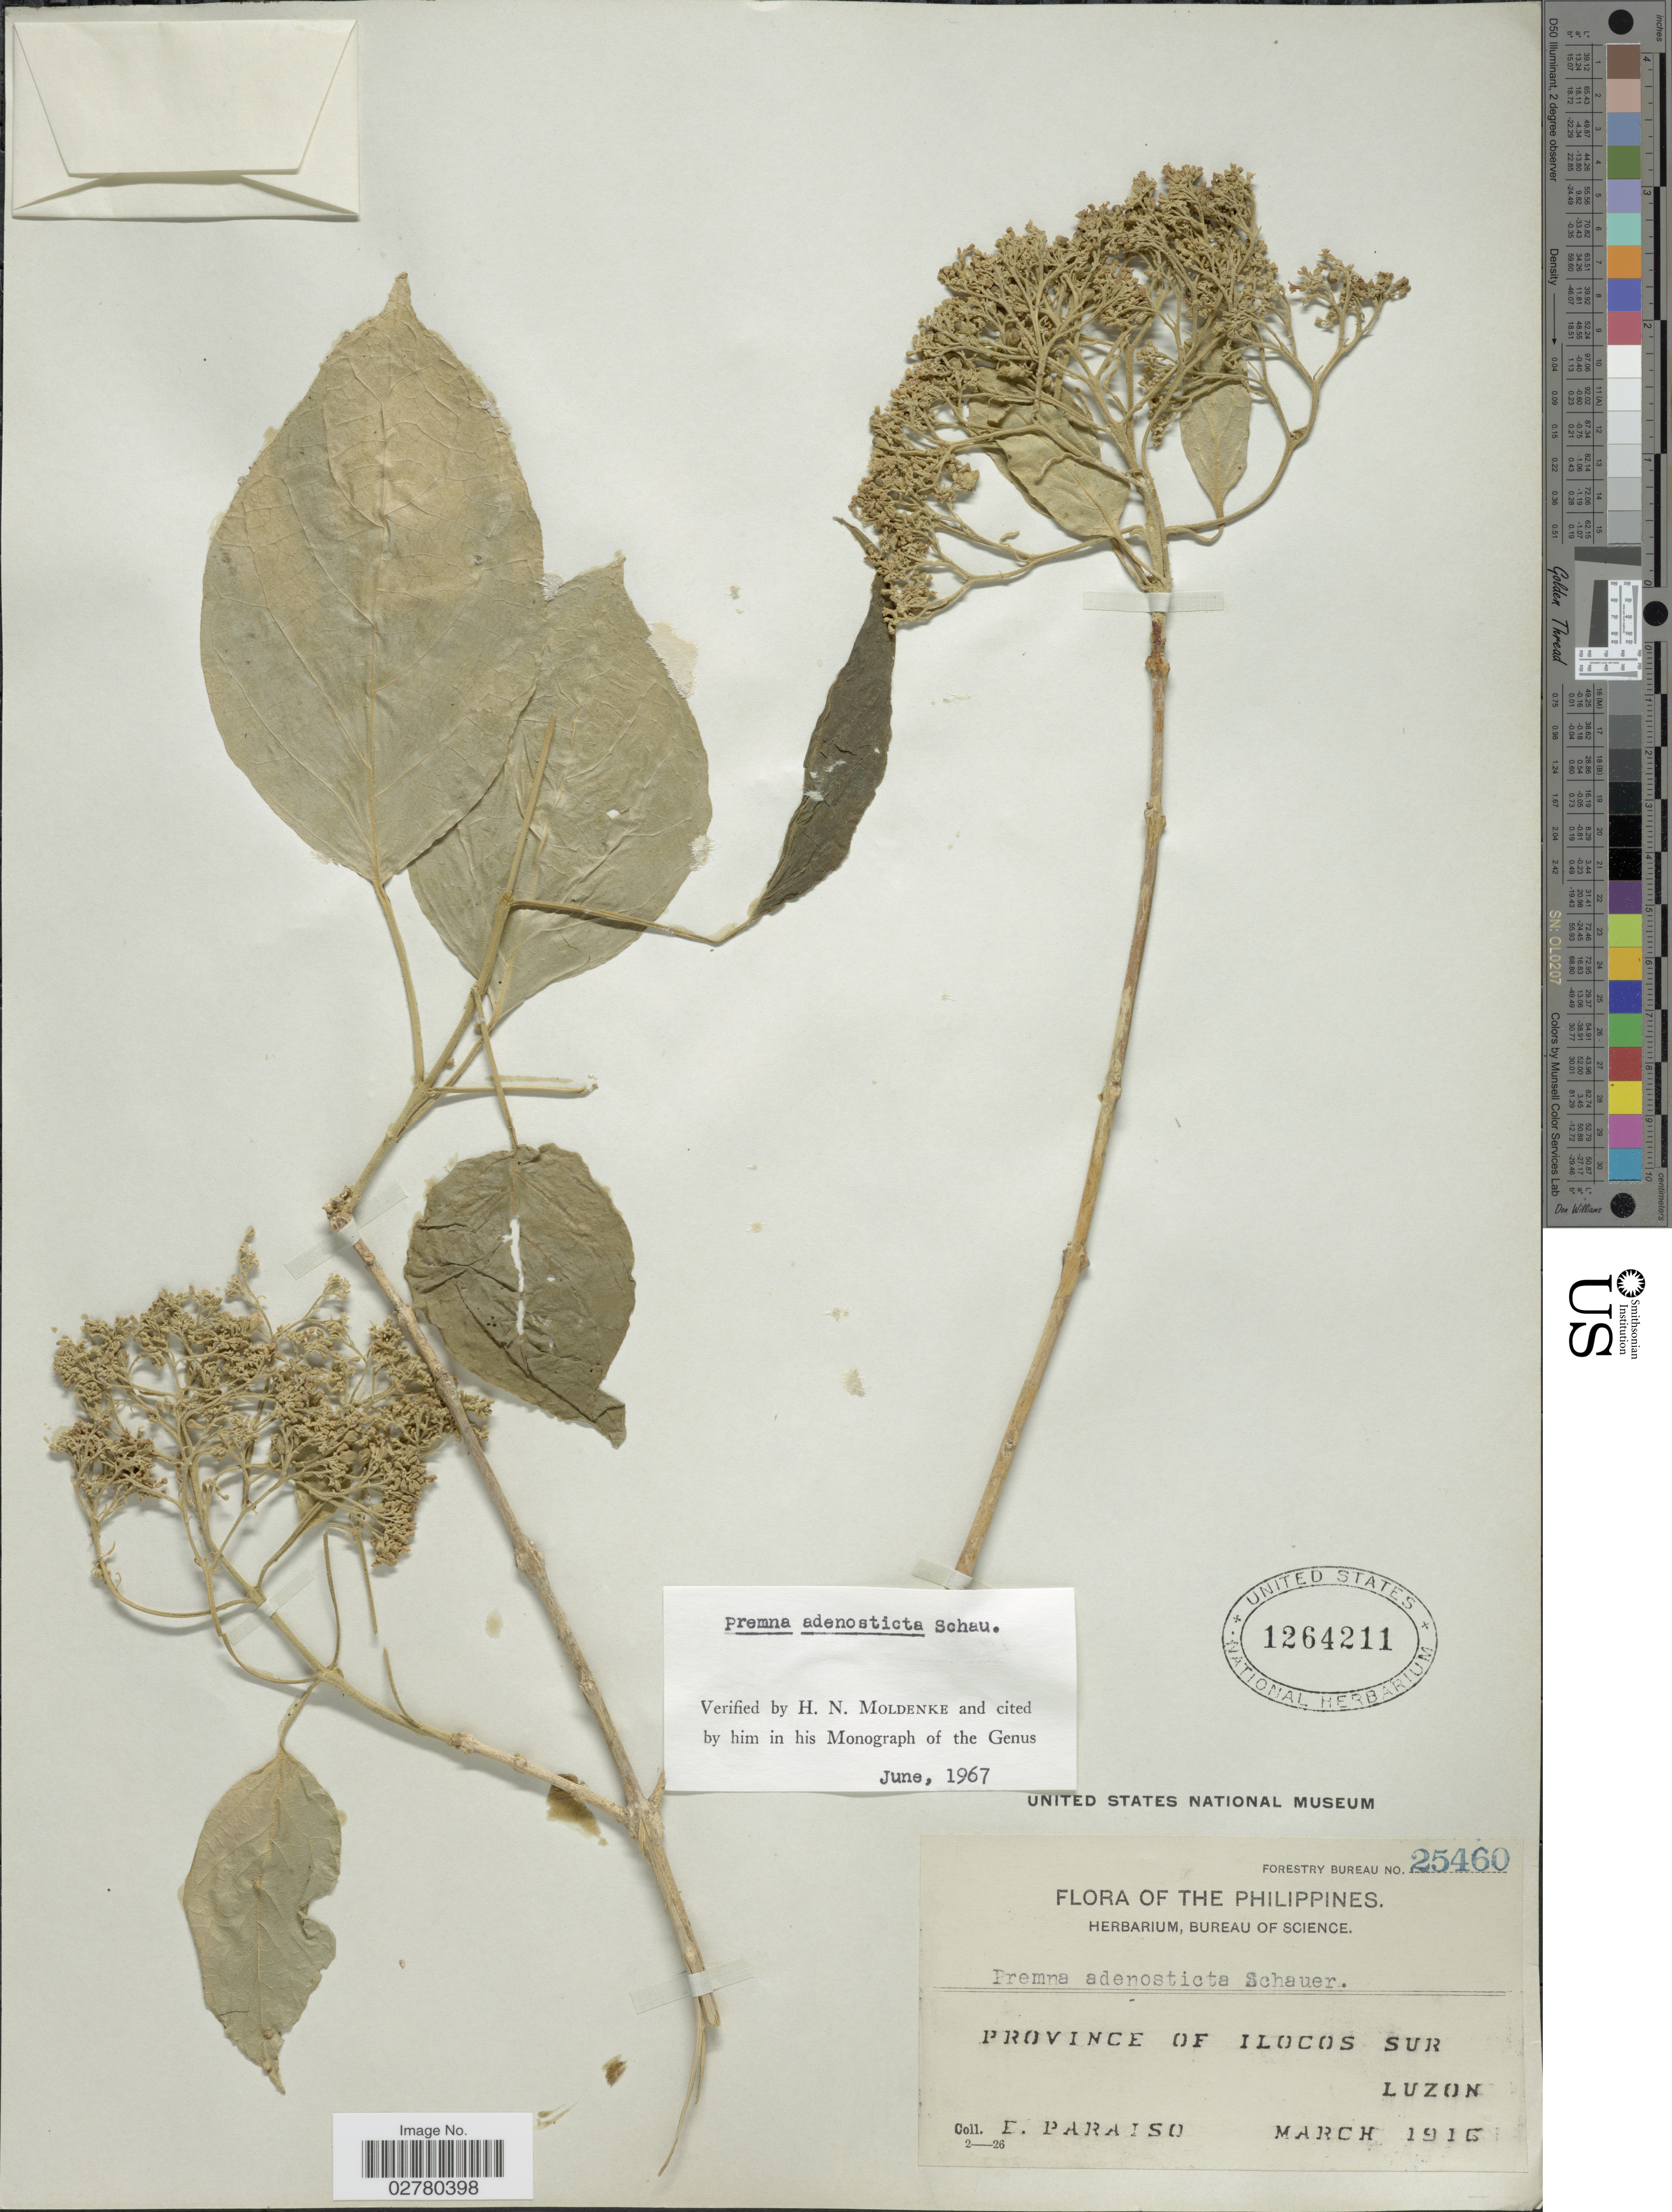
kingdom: Plantae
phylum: Tracheophyta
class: Magnoliopsida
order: Lamiales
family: Lamiaceae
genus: Premna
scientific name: Premna adenosticta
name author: Schauer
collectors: E. Paraiso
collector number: Forestry Bureau 25460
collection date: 1916-03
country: Philippines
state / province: Ilocos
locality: Province of Ilocos sur, Luzon.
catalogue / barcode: US 1264211